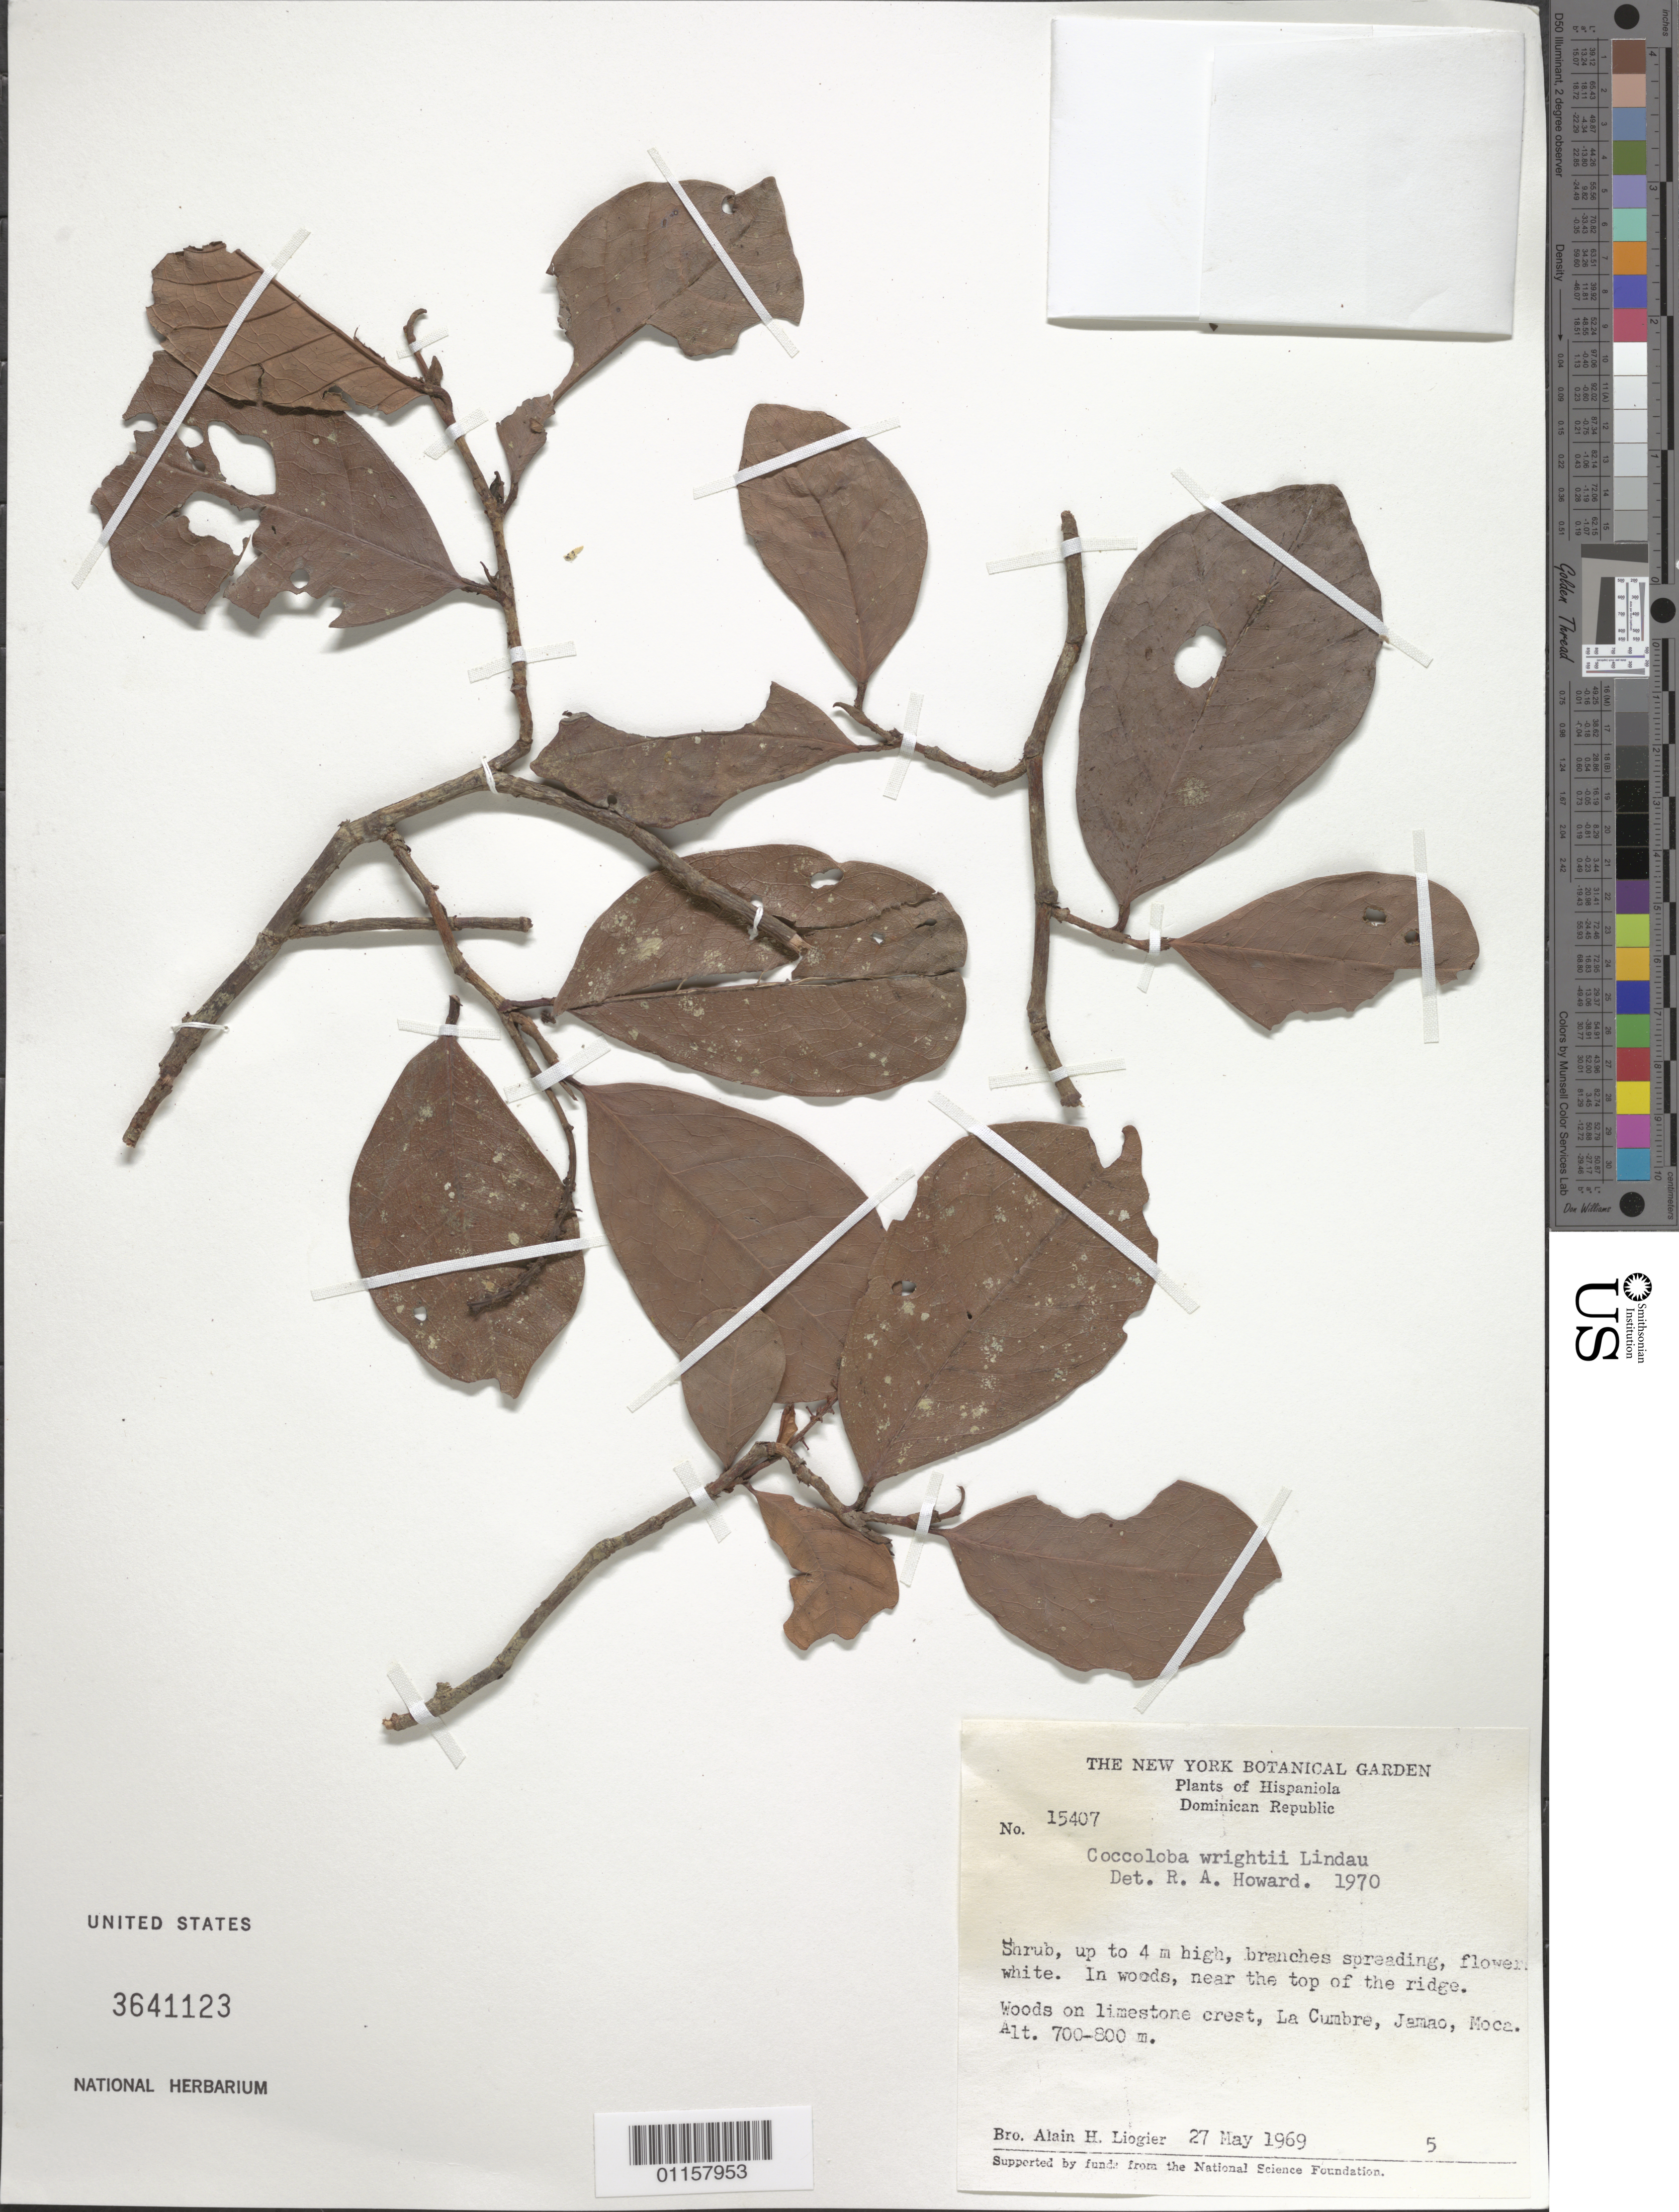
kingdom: Plantae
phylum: Tracheophyta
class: Magnoliopsida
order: Caryophyllales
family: Polygonaceae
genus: Coccoloba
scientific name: Coccoloba wrightii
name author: Lindau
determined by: Howard, R. A.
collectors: A. H. Liogier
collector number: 15407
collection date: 1969-05-27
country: Dominican Republic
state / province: Espaillat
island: Hispaniola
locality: La Cumbre, Jamao, Moca.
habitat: Woods on limestone crest. In woods, near the top of the ridge.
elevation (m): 700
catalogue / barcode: US 3641123